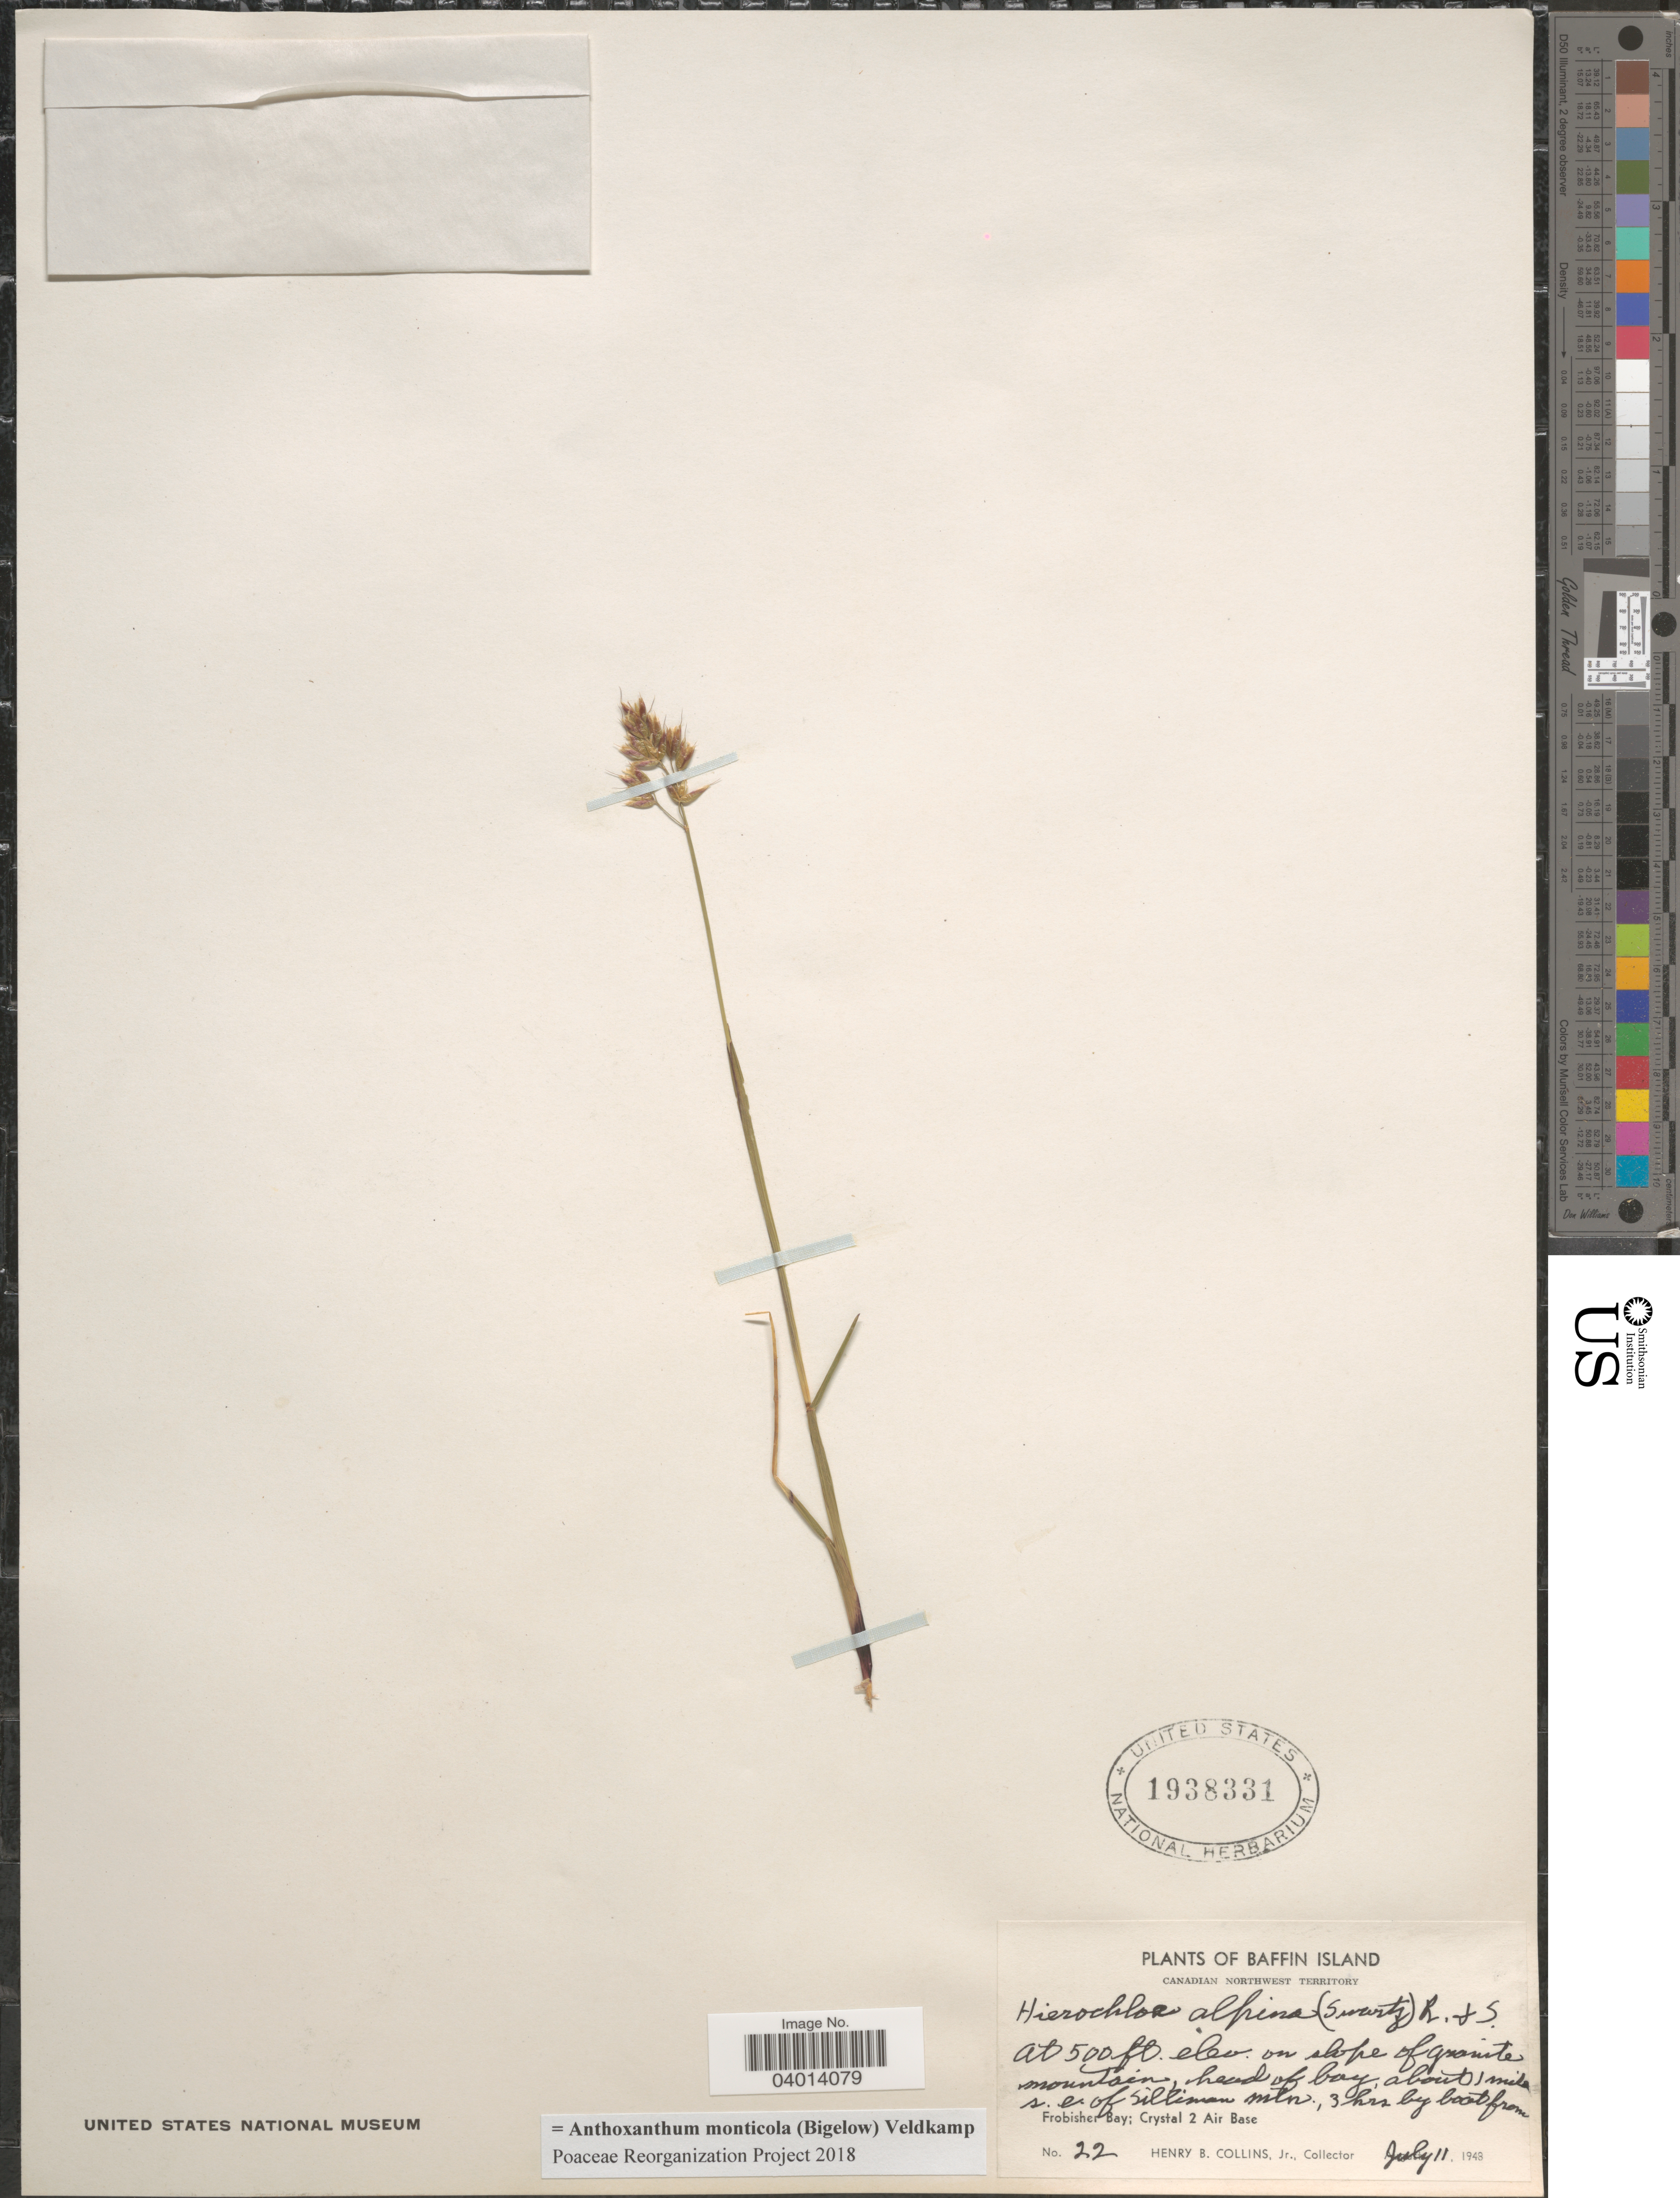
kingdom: Plantae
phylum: Tracheophyta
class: Liliopsida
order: Poales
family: Poaceae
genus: Anthoxanthum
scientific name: Anthoxanthum monticola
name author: (Bigelow) Veldkamp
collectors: H. Collins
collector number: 22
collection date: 1948-07-11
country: Canada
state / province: Northwest Territories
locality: Baffin Island. on slope of granite mountain, head of bay, about 1 mile s. e. of Silliman Mtn., 3 hrs by boat from Frobisher Bay; Crystal 2 Air Base.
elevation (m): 152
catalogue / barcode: US 1938331